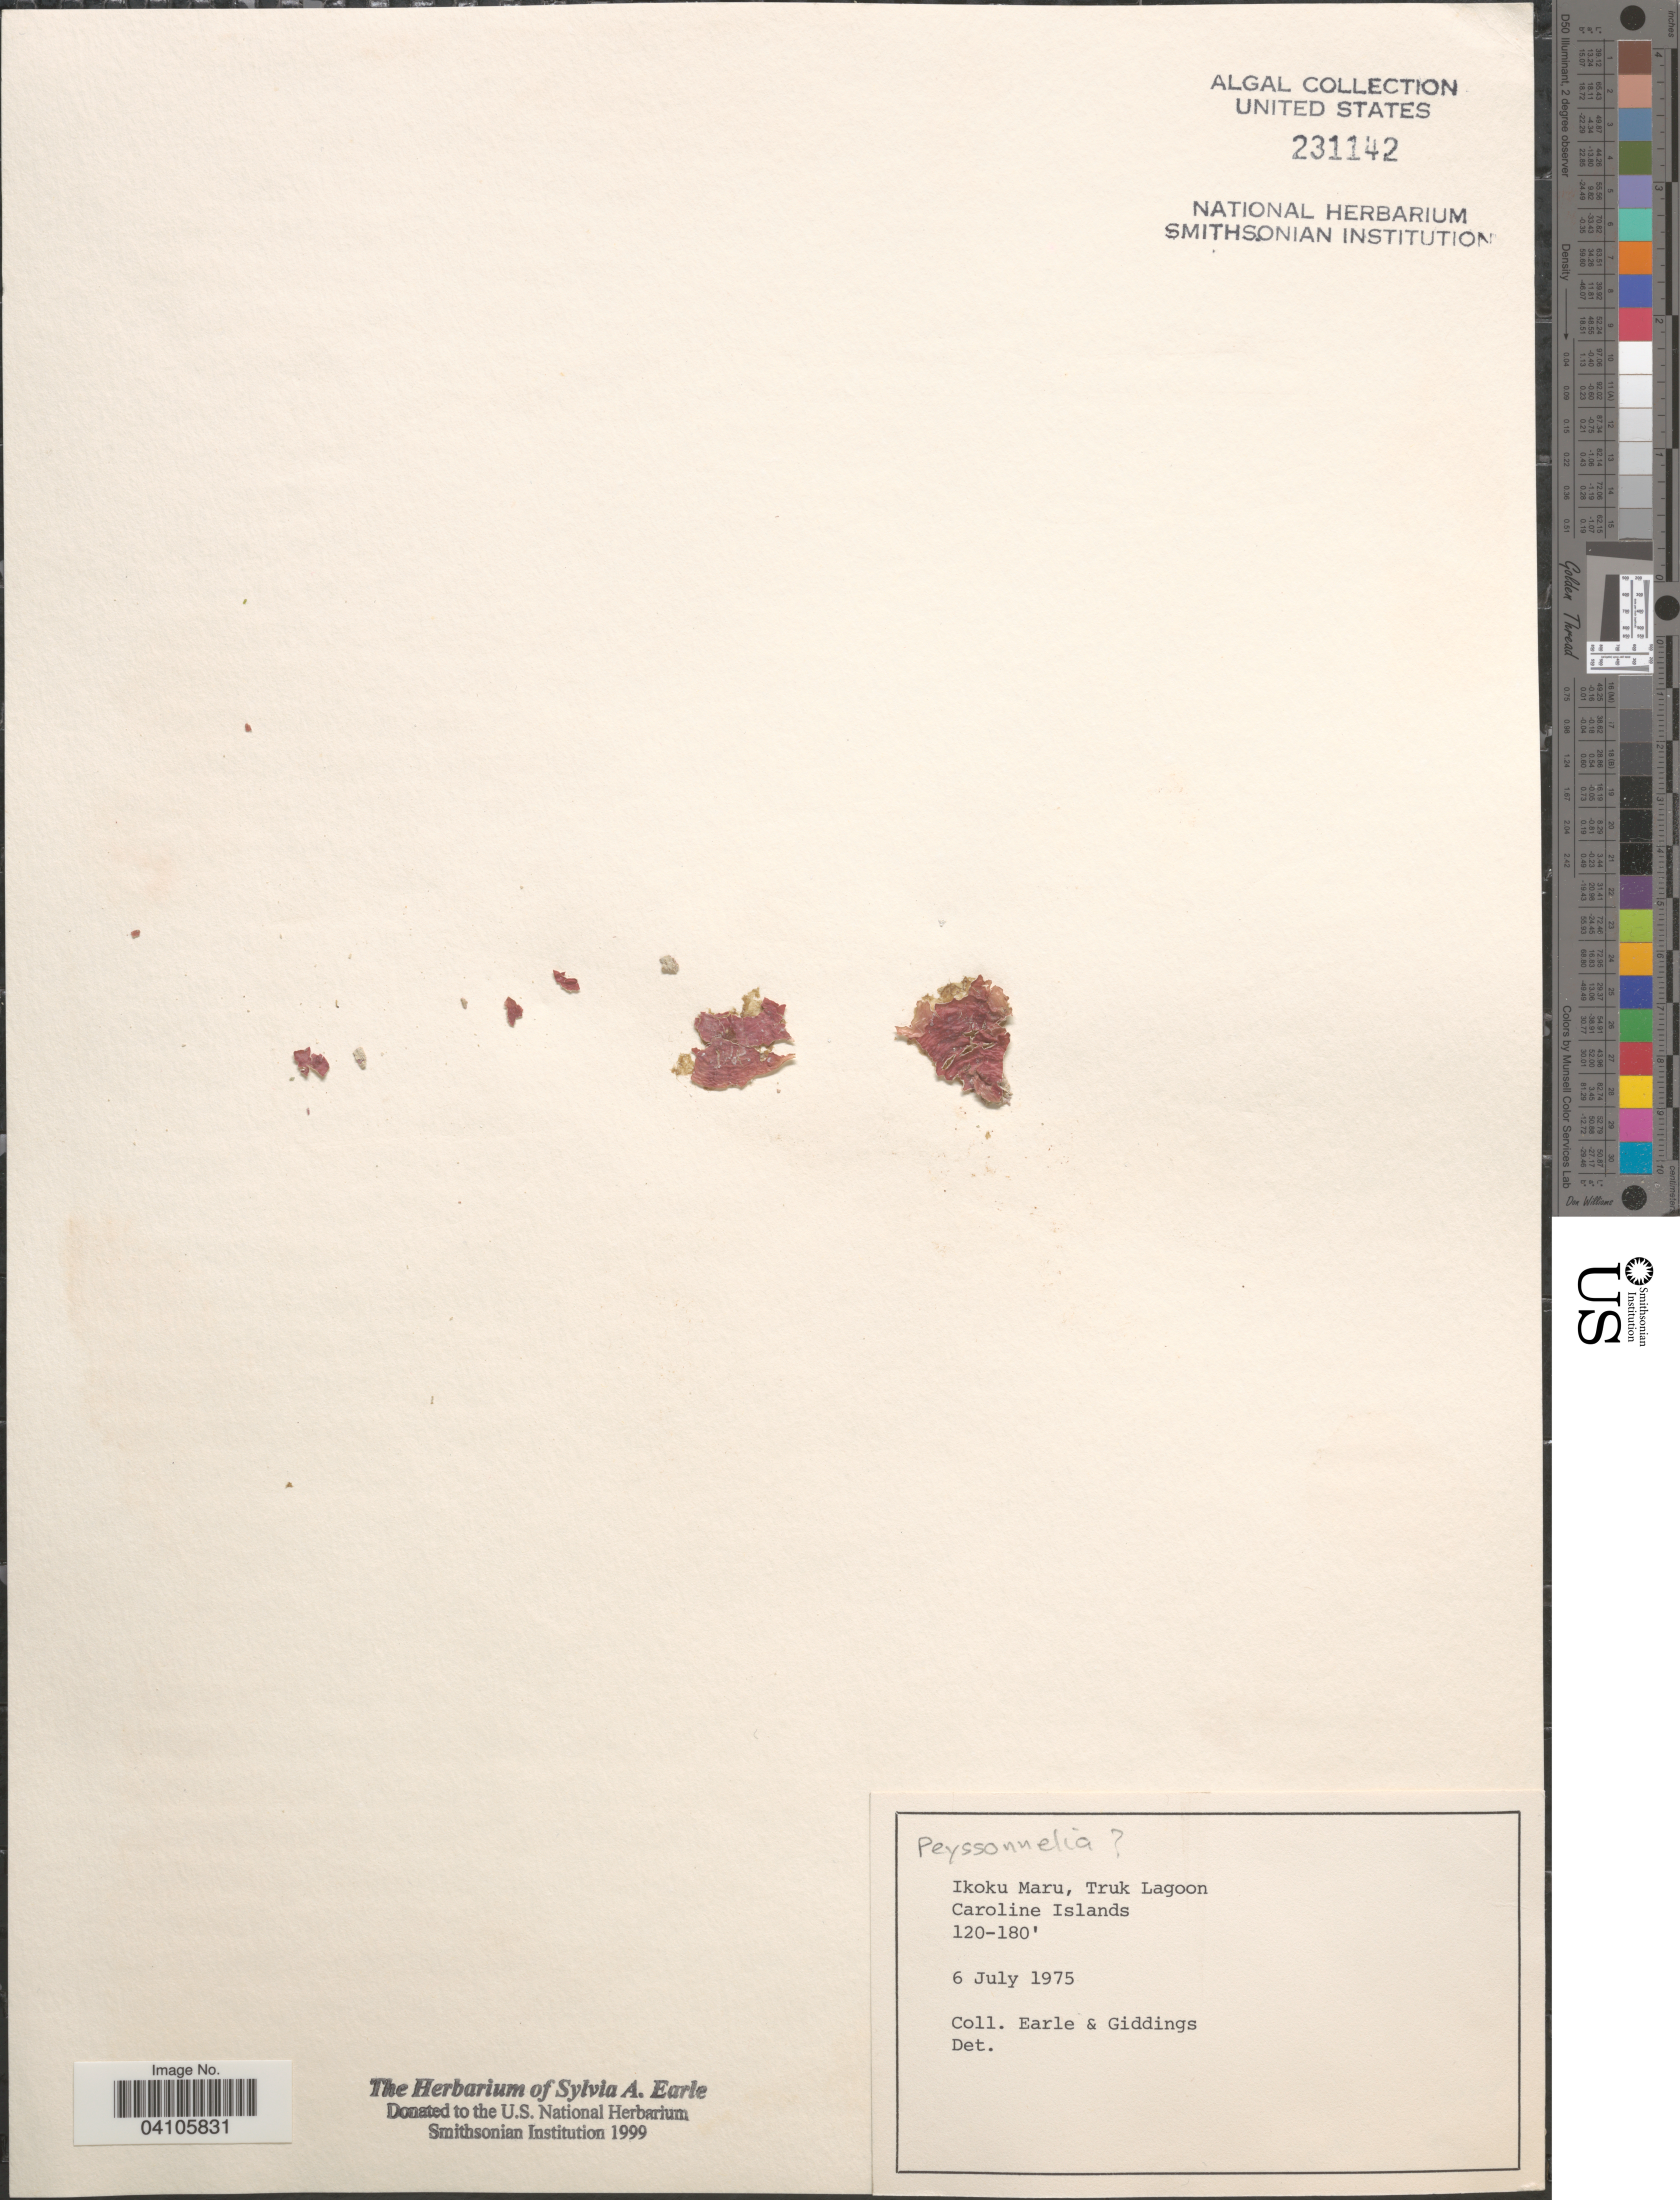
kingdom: Plantae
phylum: Rhodophyta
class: Florideophyceae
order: Peyssonneliales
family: Peyssonneliaceae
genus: Peyssonnelia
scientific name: Peyssonnelia sp.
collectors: -. Earle & Giddings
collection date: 1975-07-06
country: Micronesia, Federated States of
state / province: Truk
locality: Ikoku Maru, Truk Lagoon. Caroline Islands.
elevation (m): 37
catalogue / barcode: US 231142